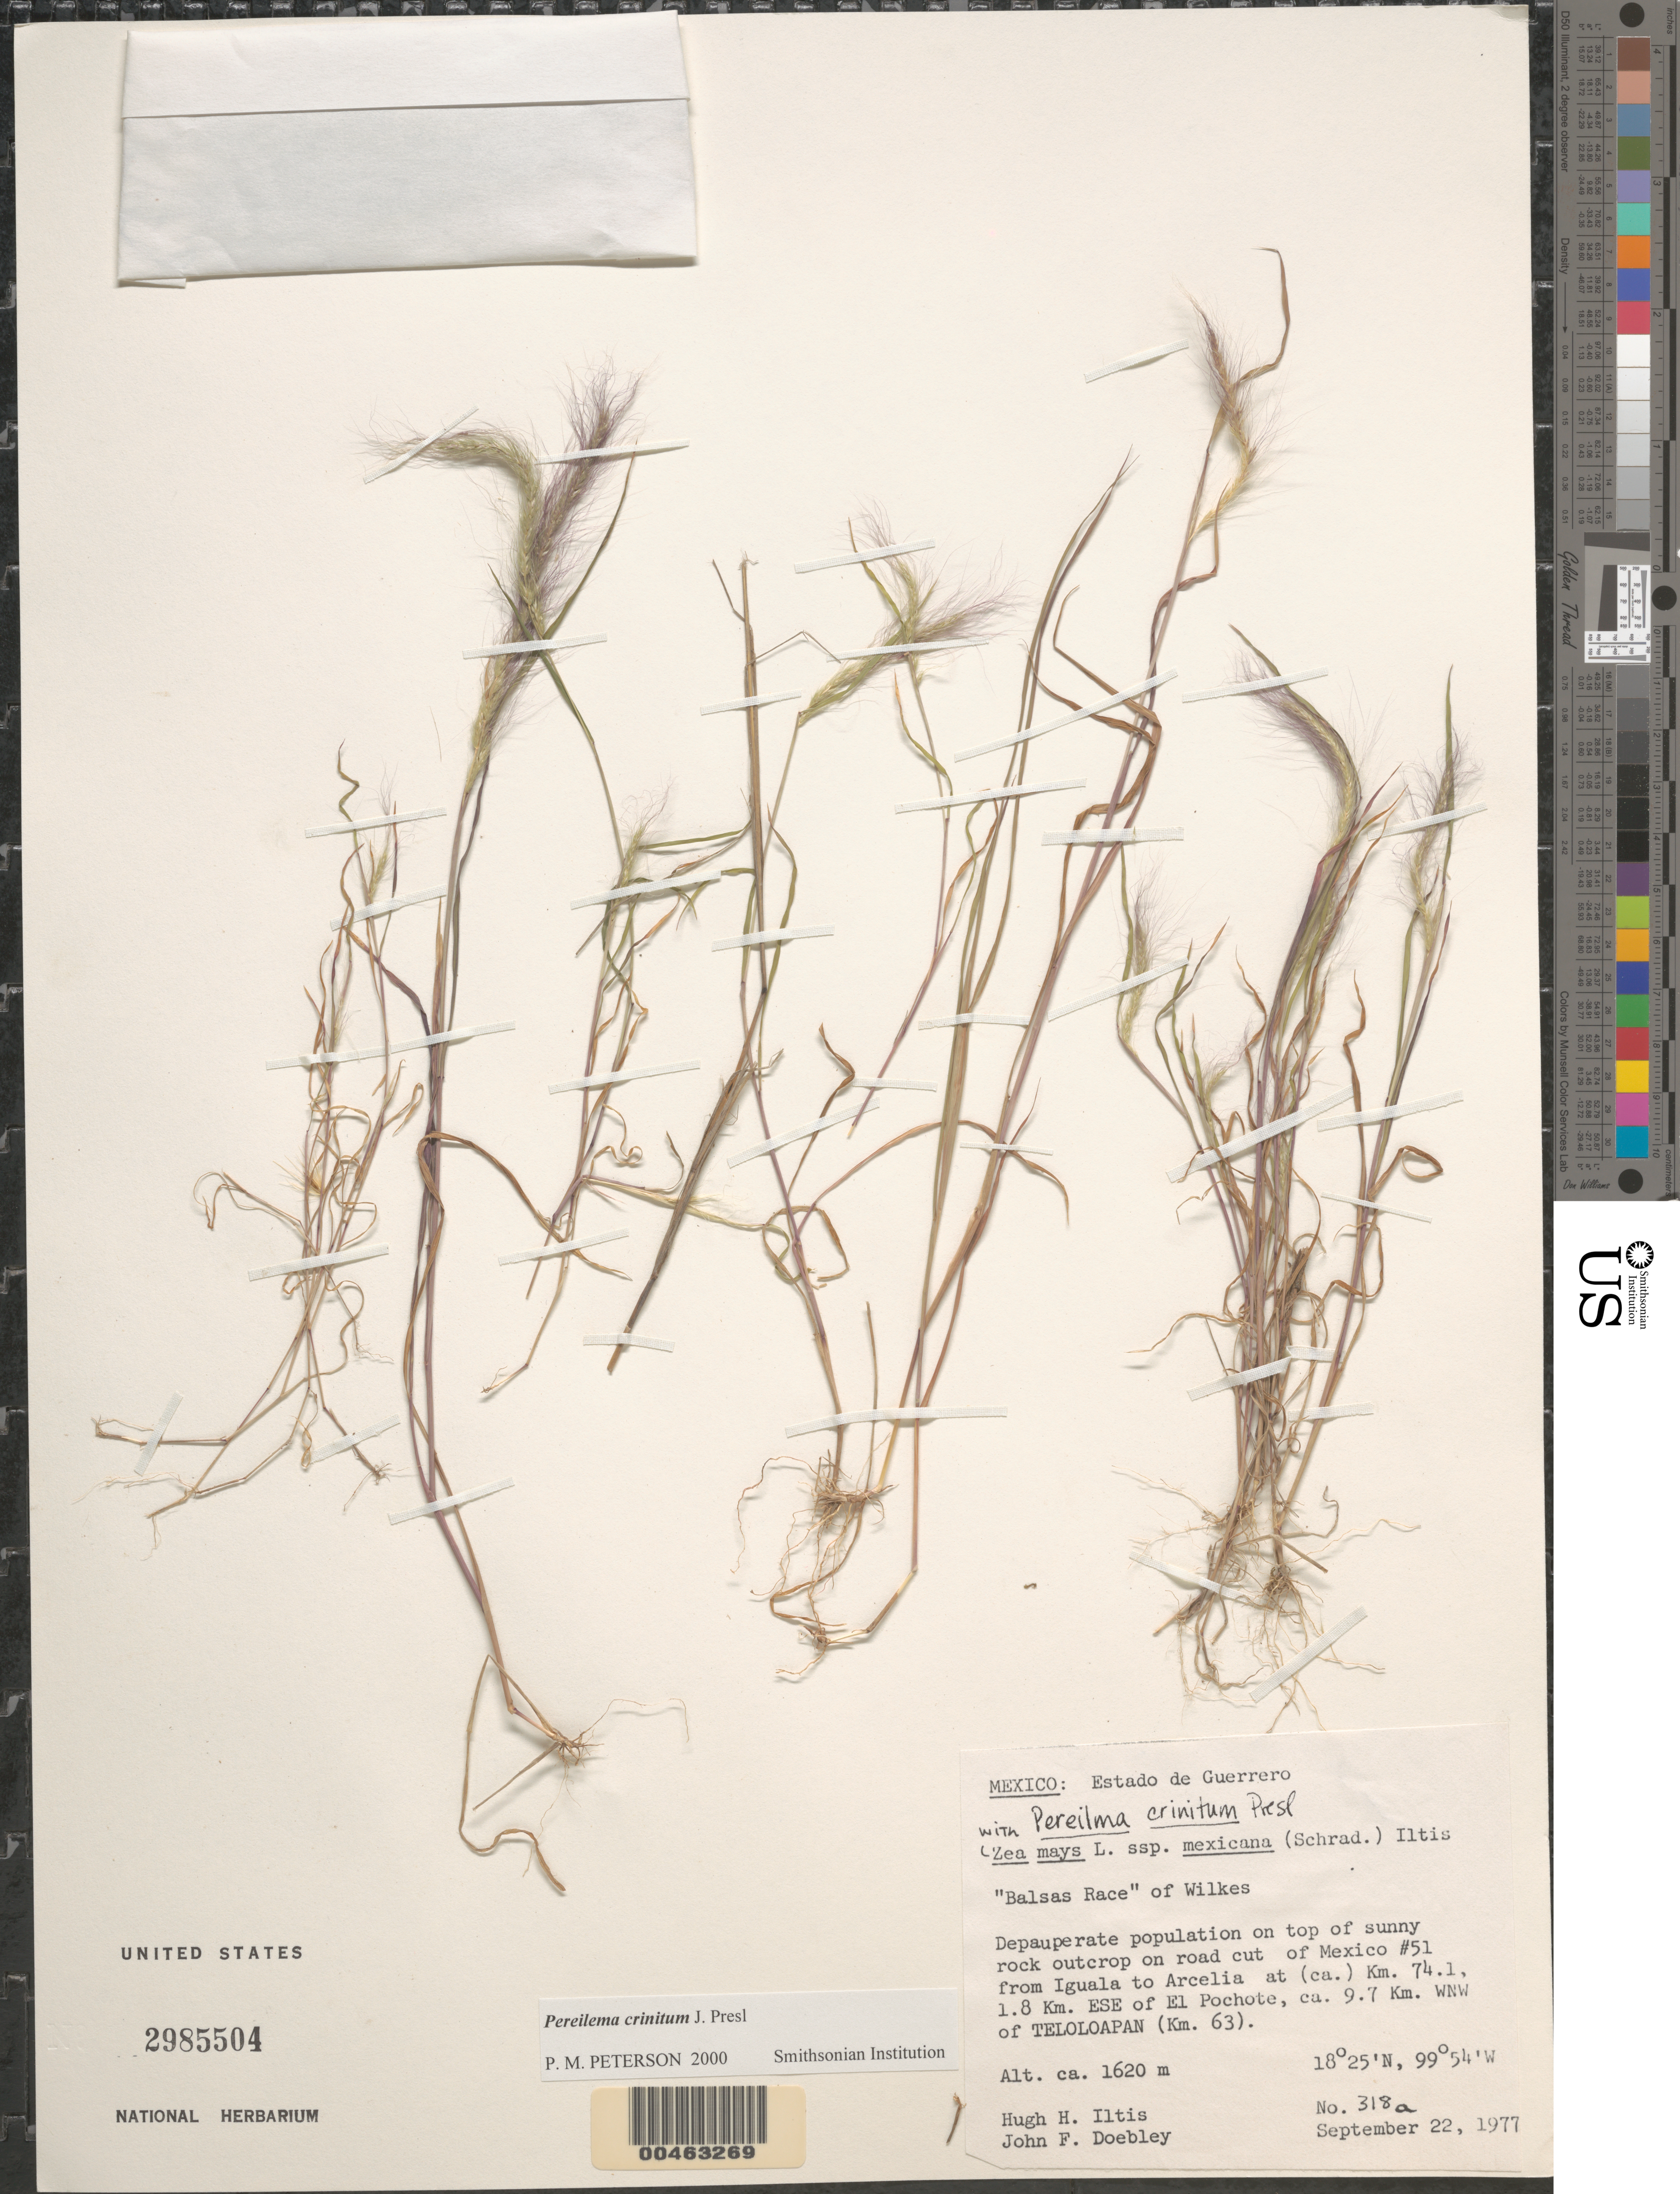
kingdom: Plantae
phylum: Tracheophyta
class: Liliopsida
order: Poales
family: Poaceae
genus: Pereilema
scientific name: Pereilema crinitum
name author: J. Presl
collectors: H. H. Iltis & J. F. Doebley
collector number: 318a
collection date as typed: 22 Sep 1977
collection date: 1977-09-22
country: Mexico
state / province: Guerrero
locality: Rd cut of Mex 51 from Iguala to Arcelia at ca. Km 74.1, 1.8 km ESE of El Pochote, ca. 9.7 km WNW of Teloloapan (Km 63)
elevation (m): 1620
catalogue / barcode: US 2985504